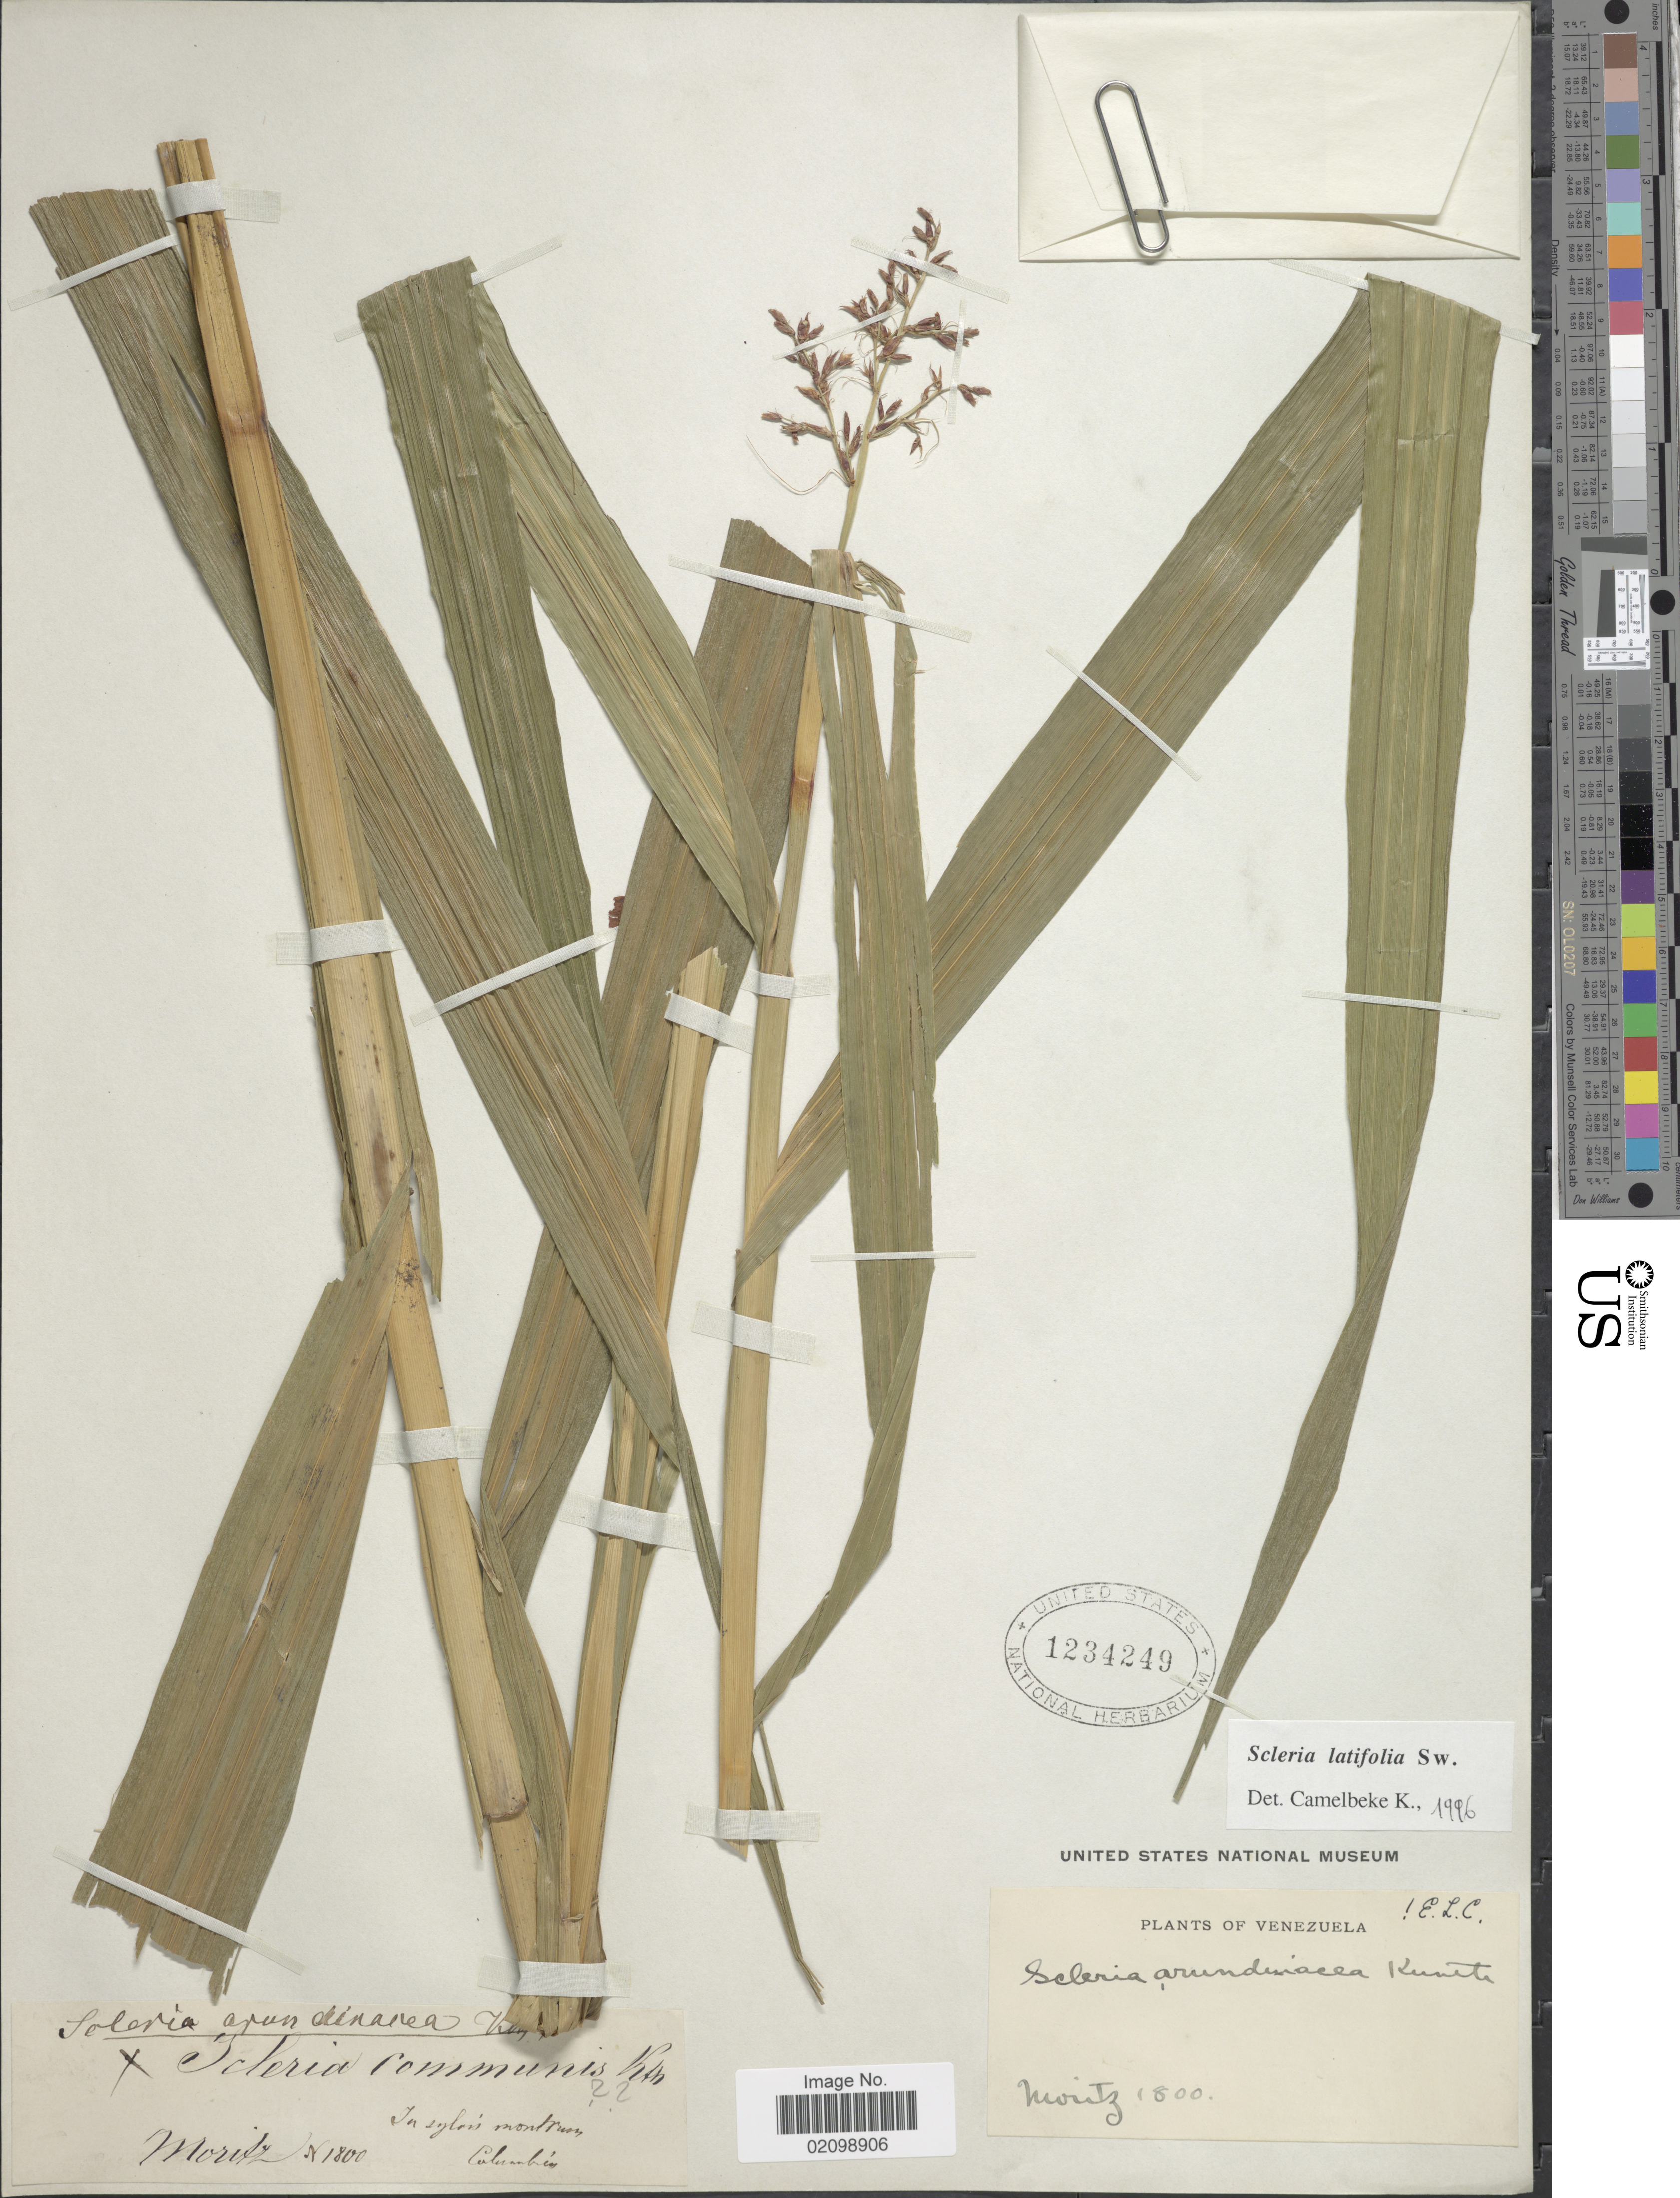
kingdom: Plantae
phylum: Tracheophyta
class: Liliopsida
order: Poales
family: Cyperaceae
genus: Scleria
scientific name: Scleria latifolia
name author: Sw.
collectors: Mortiz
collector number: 1800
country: Venezuela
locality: In sylvis monteum Columbia.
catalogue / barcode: US 1234249